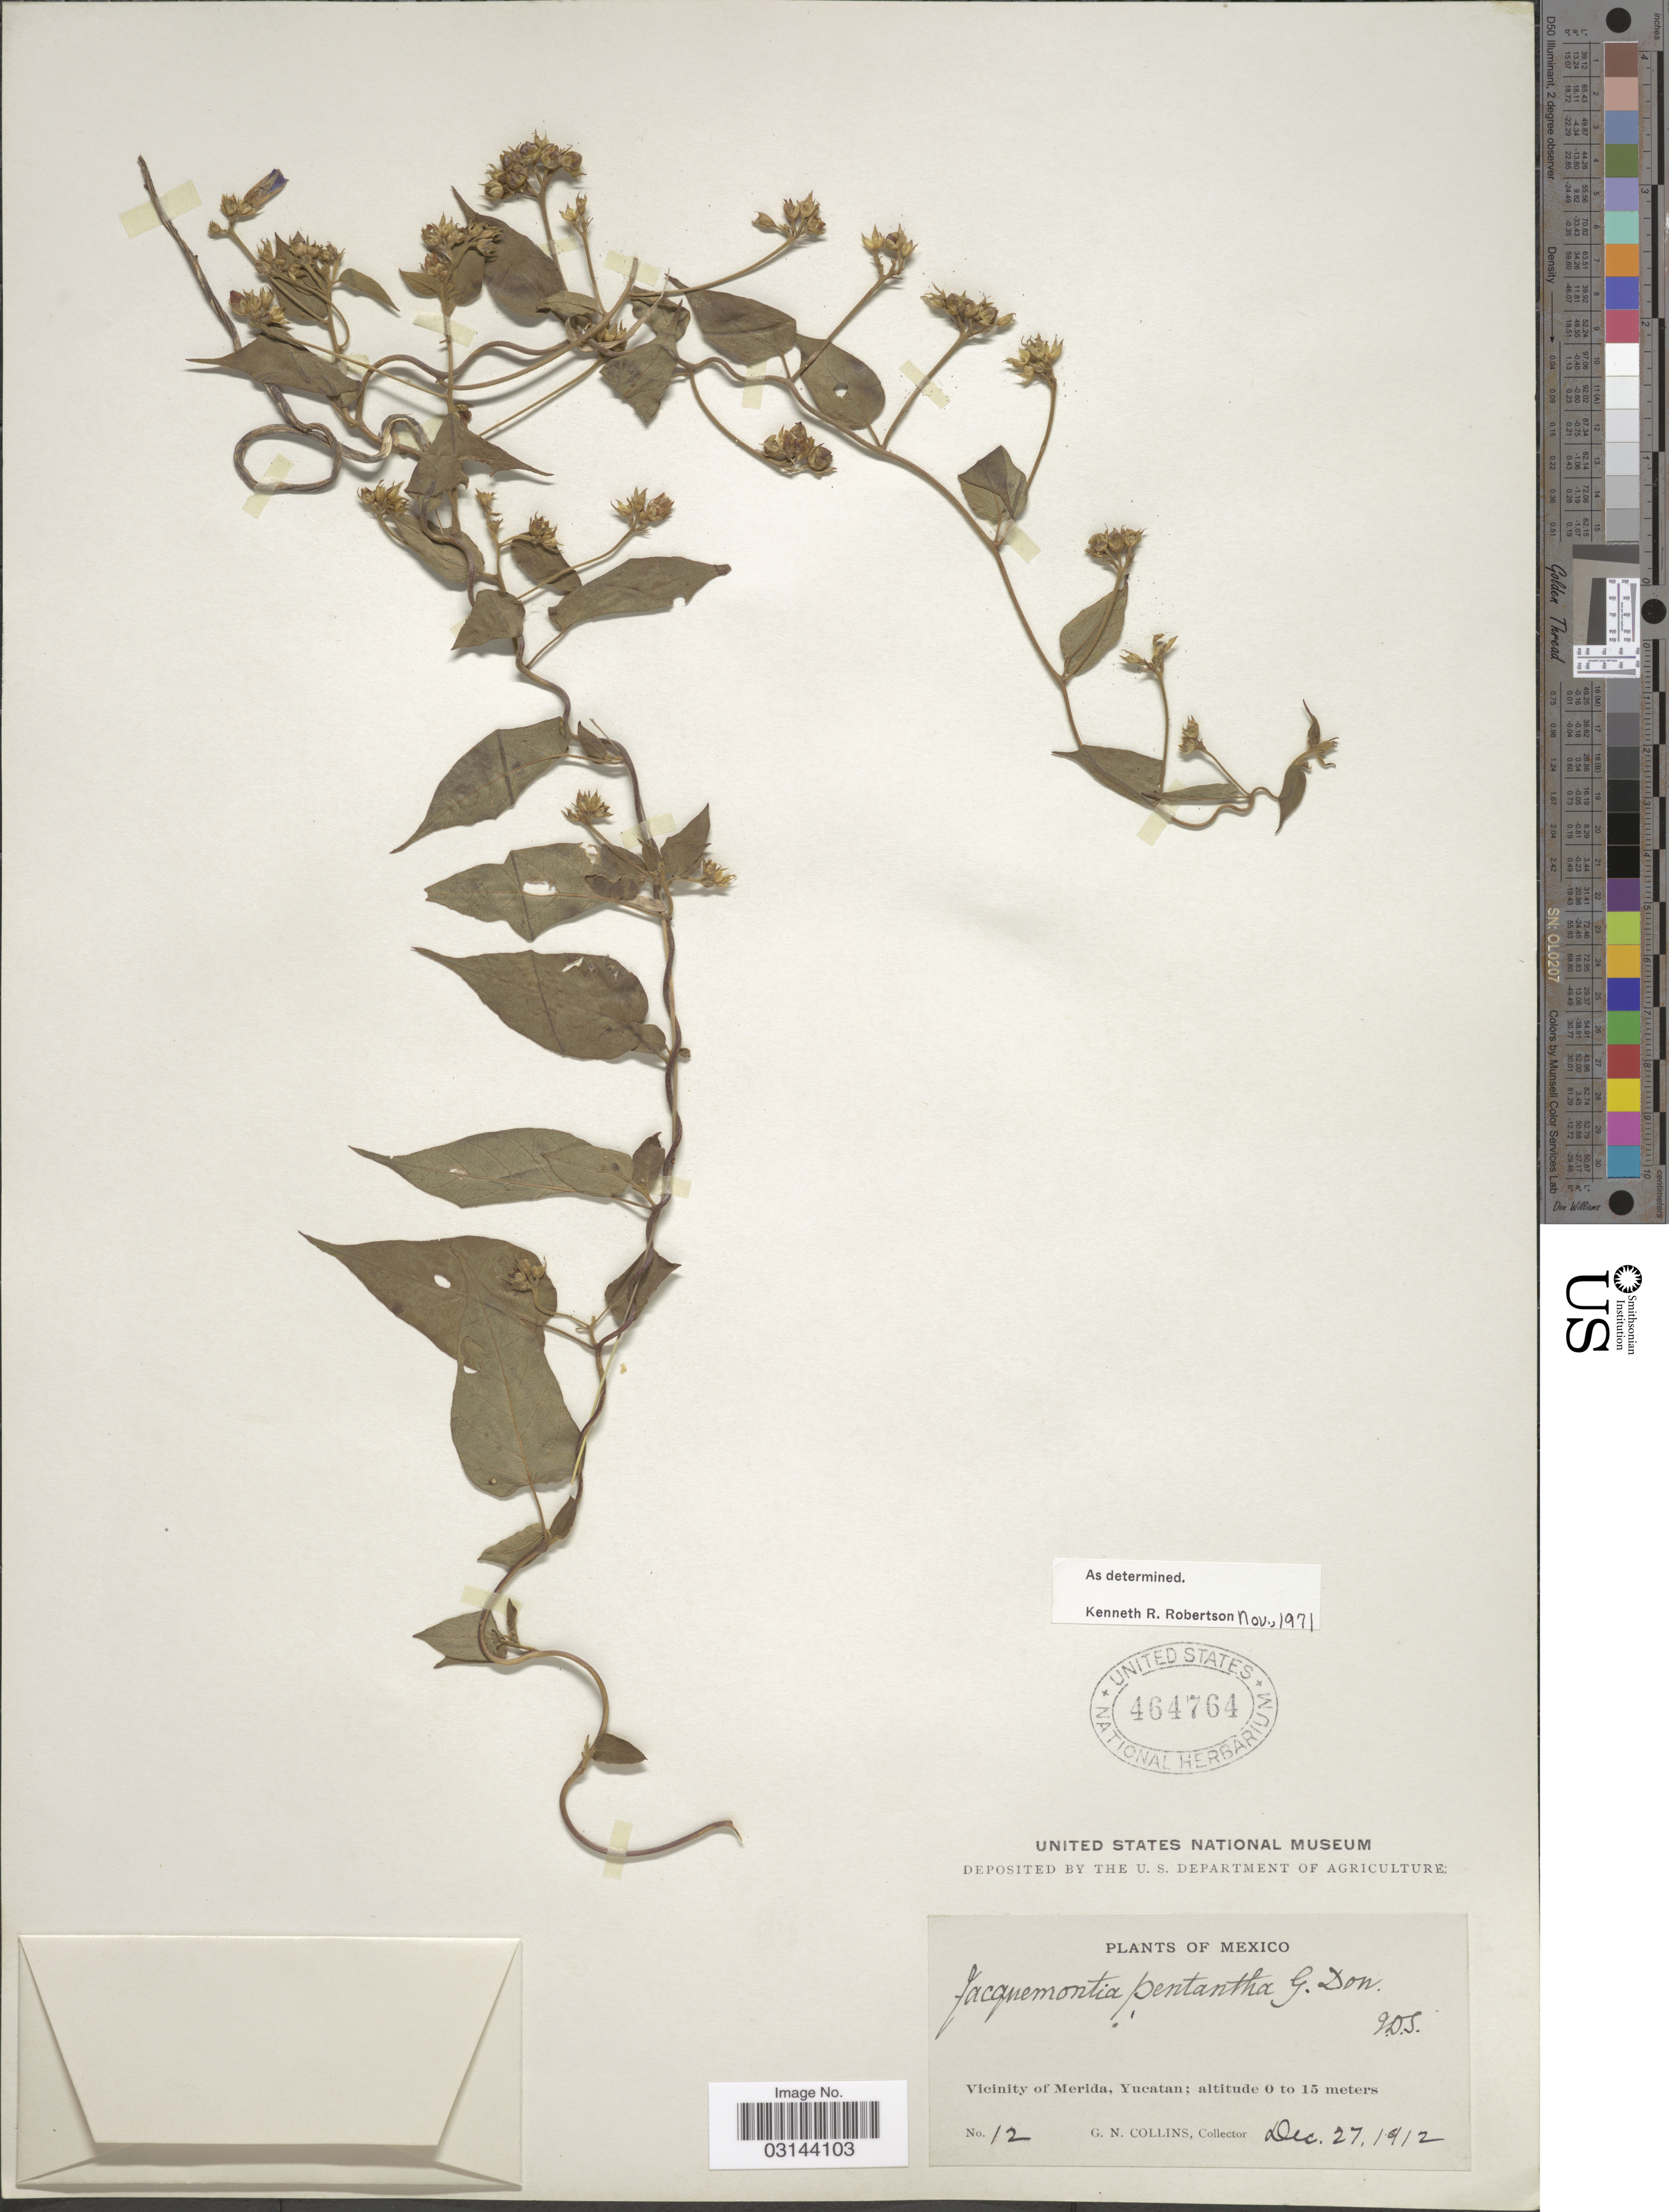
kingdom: Plantae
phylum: Tracheophyta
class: Magnoliopsida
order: Solanales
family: Convolvulaceae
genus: Jacquemontia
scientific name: Jacquemontia pentanthos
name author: (Jacq.) G. Don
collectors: G. Collins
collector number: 12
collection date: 1912-12-27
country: Mexico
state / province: Yucatán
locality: Vicinity of Merida, Yucatan.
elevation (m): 0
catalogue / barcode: US 464764